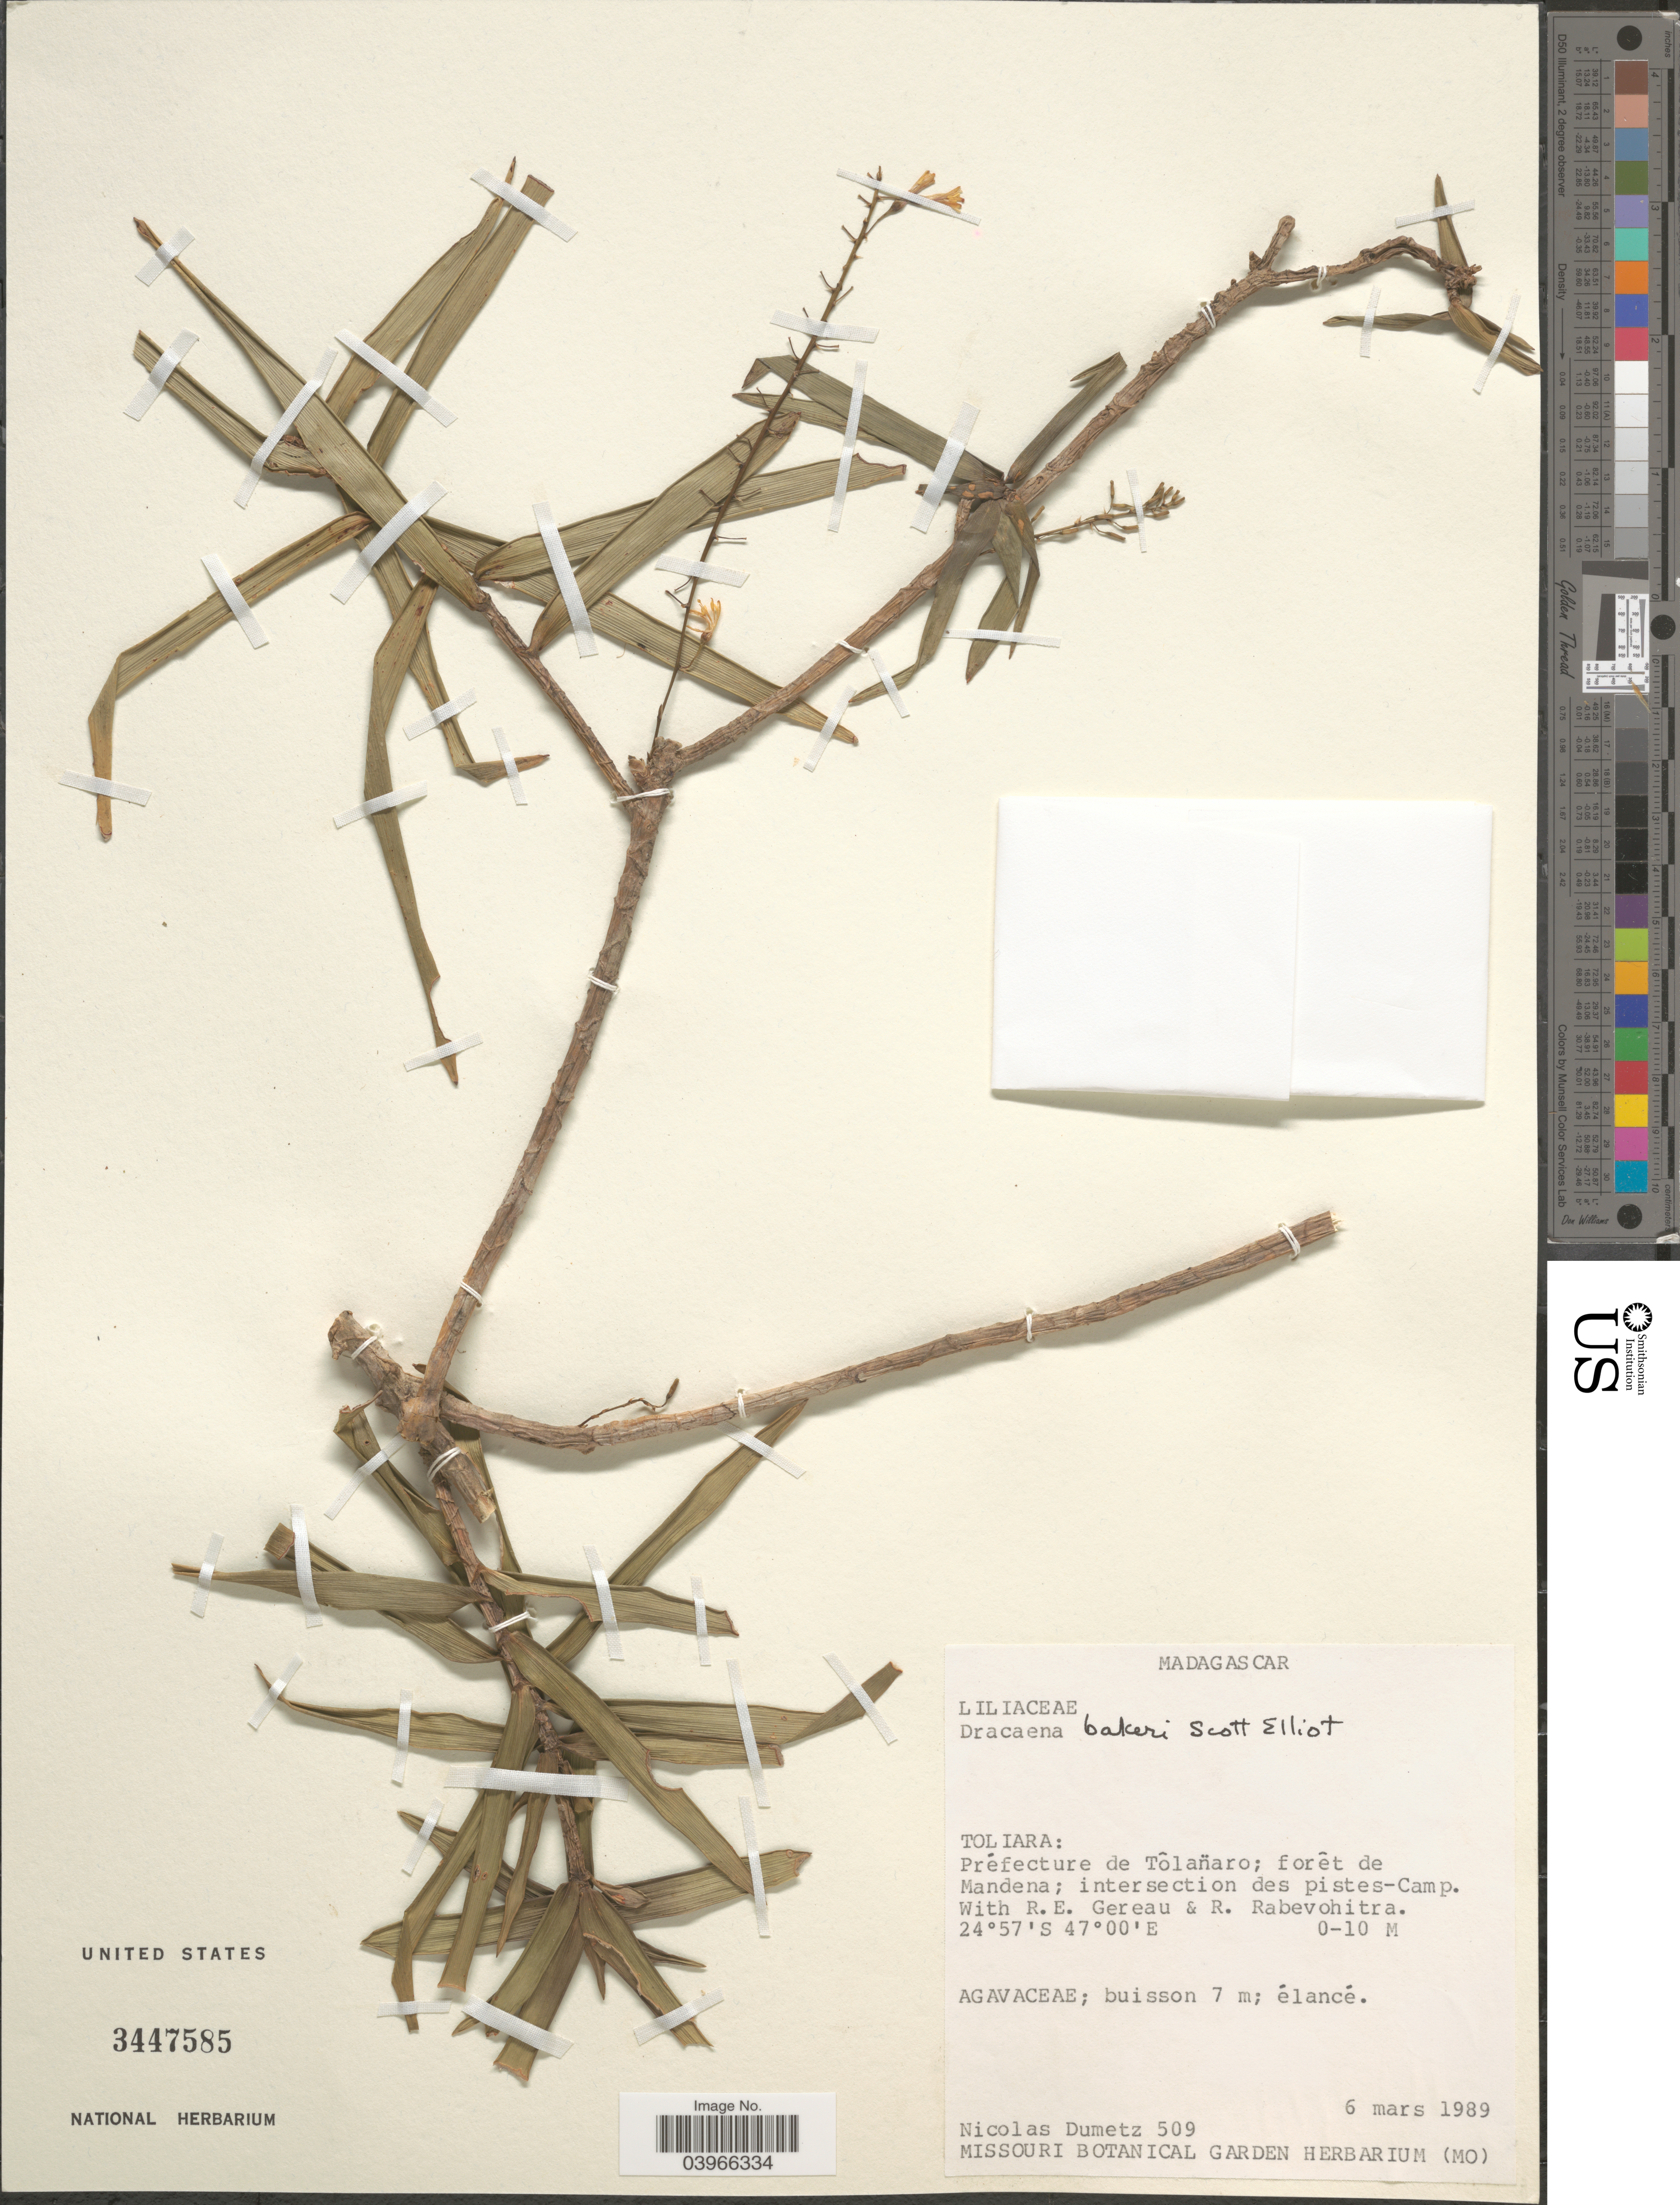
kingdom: Plantae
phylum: Tracheophyta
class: Liliopsida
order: Asparagales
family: Asparagaceae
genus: Dracaena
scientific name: Dracaena bakeri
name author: (Labroy) Scott Elliot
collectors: N. Dumetz, R. Gereau & R. Rabevohitra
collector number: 509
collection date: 1989-03-06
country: Madagascar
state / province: Anosy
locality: Préfecture de Tôlanaro; forêt de Mandena; intersection des pistes-Camp.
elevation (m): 0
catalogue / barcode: US 3447585